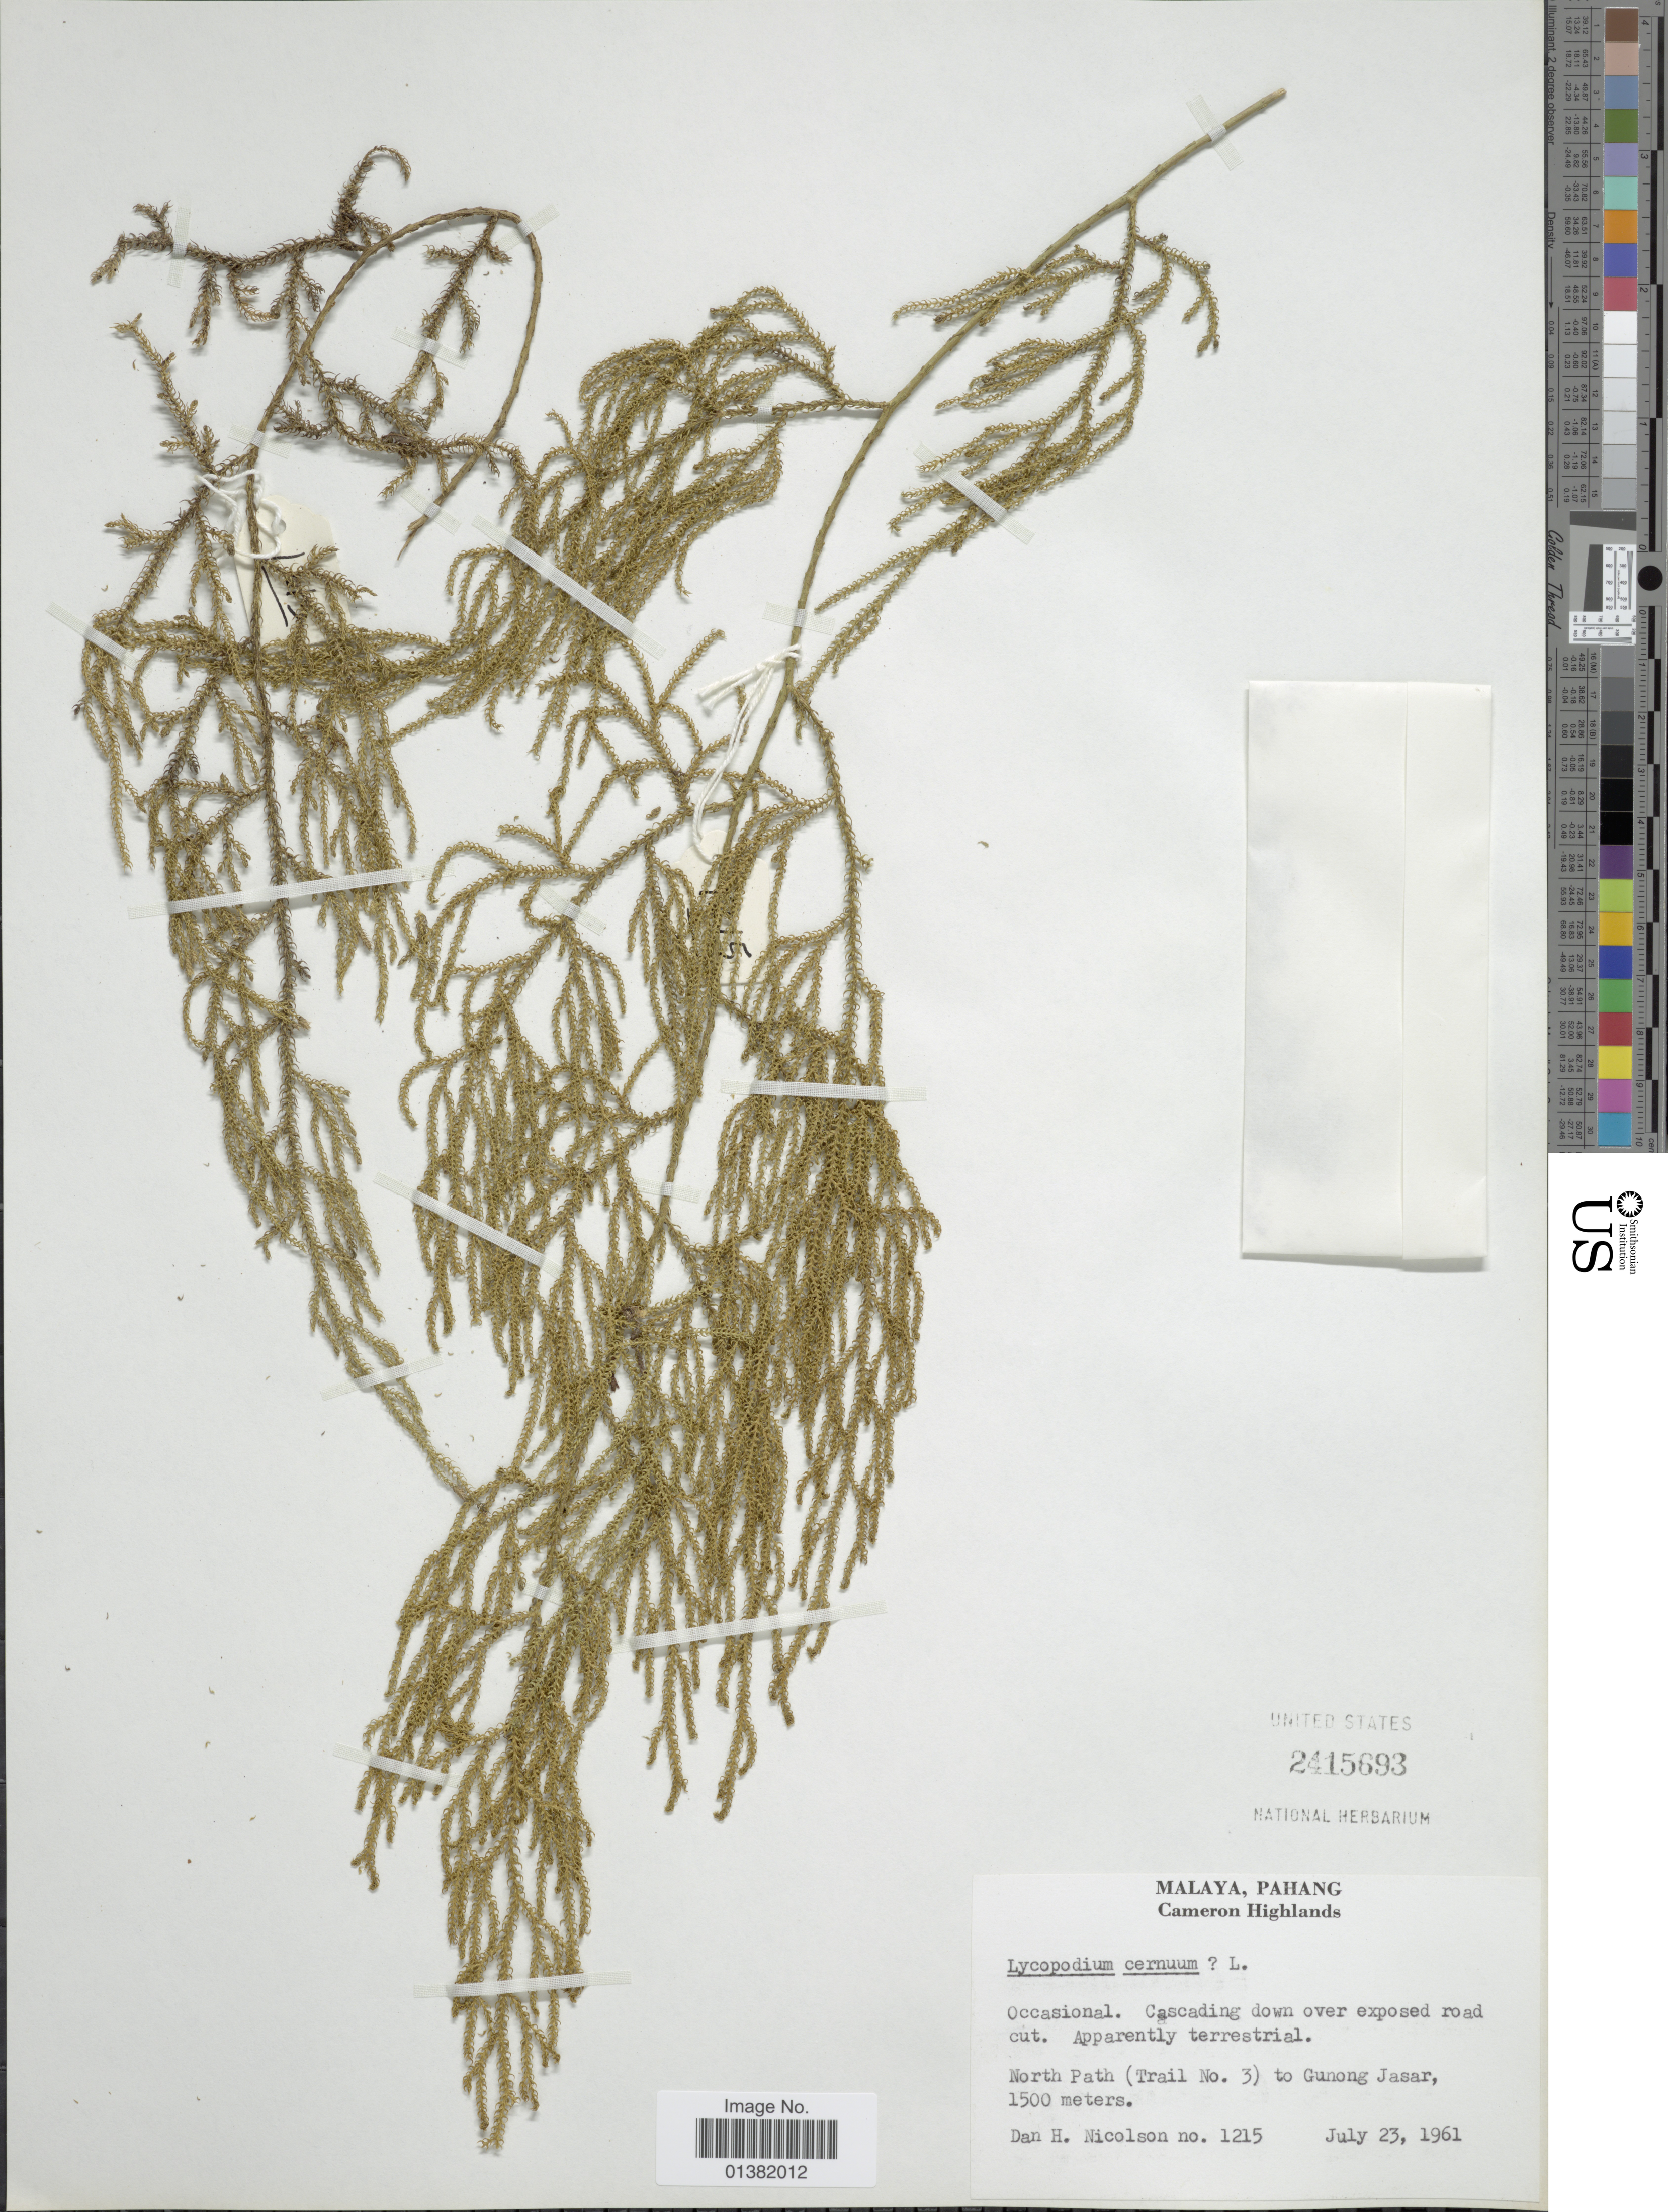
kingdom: Plantae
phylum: Tracheophyta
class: Lycopodiopsida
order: Lycopodiales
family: Lycopodiaceae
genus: Palhinhaea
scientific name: Palhinhaea cernua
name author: (L.) Vasc. & Franco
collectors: D. H. Nicolson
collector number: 1215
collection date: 1961-07-23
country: Malaysia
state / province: Pahang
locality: Malaya, Cameron Highlands, North Path (Trail No. 3) to Gunong Jasar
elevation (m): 1500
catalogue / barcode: US 2415693